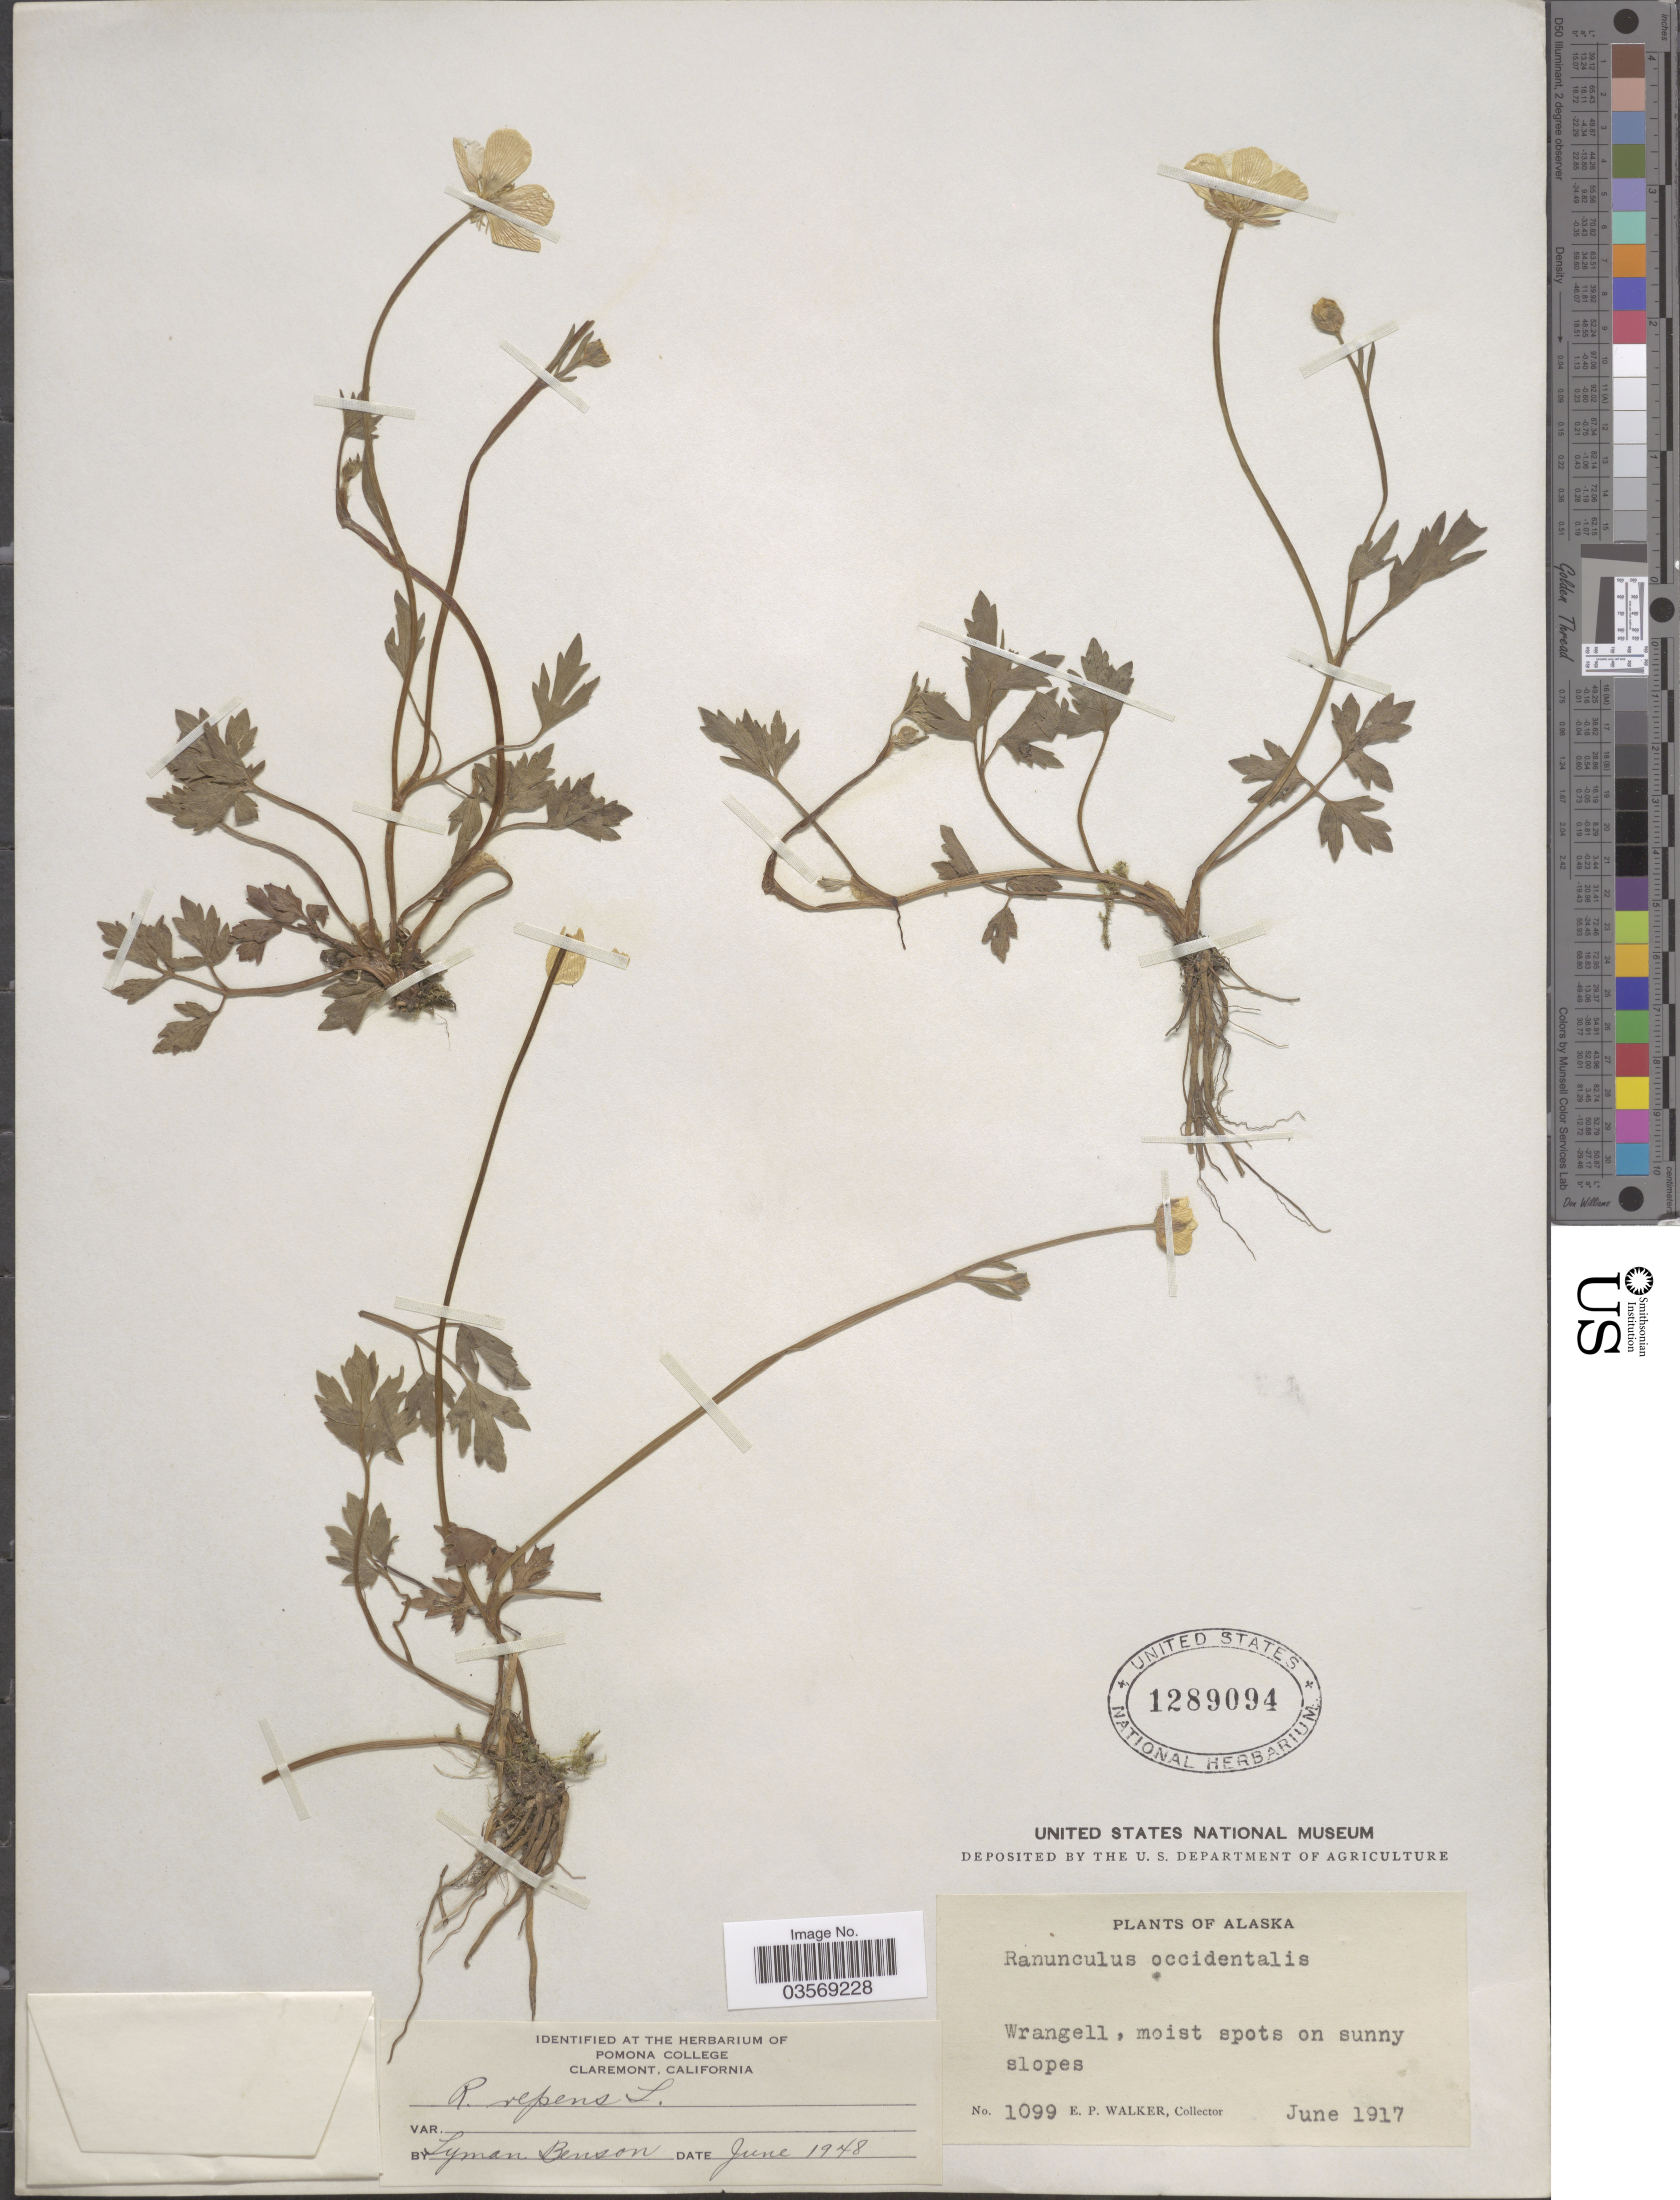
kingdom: Plantae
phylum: Tracheophyta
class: Magnoliopsida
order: Ranunculales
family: Ranunculaceae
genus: Ranunculus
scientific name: Ranunculus repens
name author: L.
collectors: E. Walker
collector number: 1099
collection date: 1917-06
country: United States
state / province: Alaska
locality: Wrangell.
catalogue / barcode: US 1289094